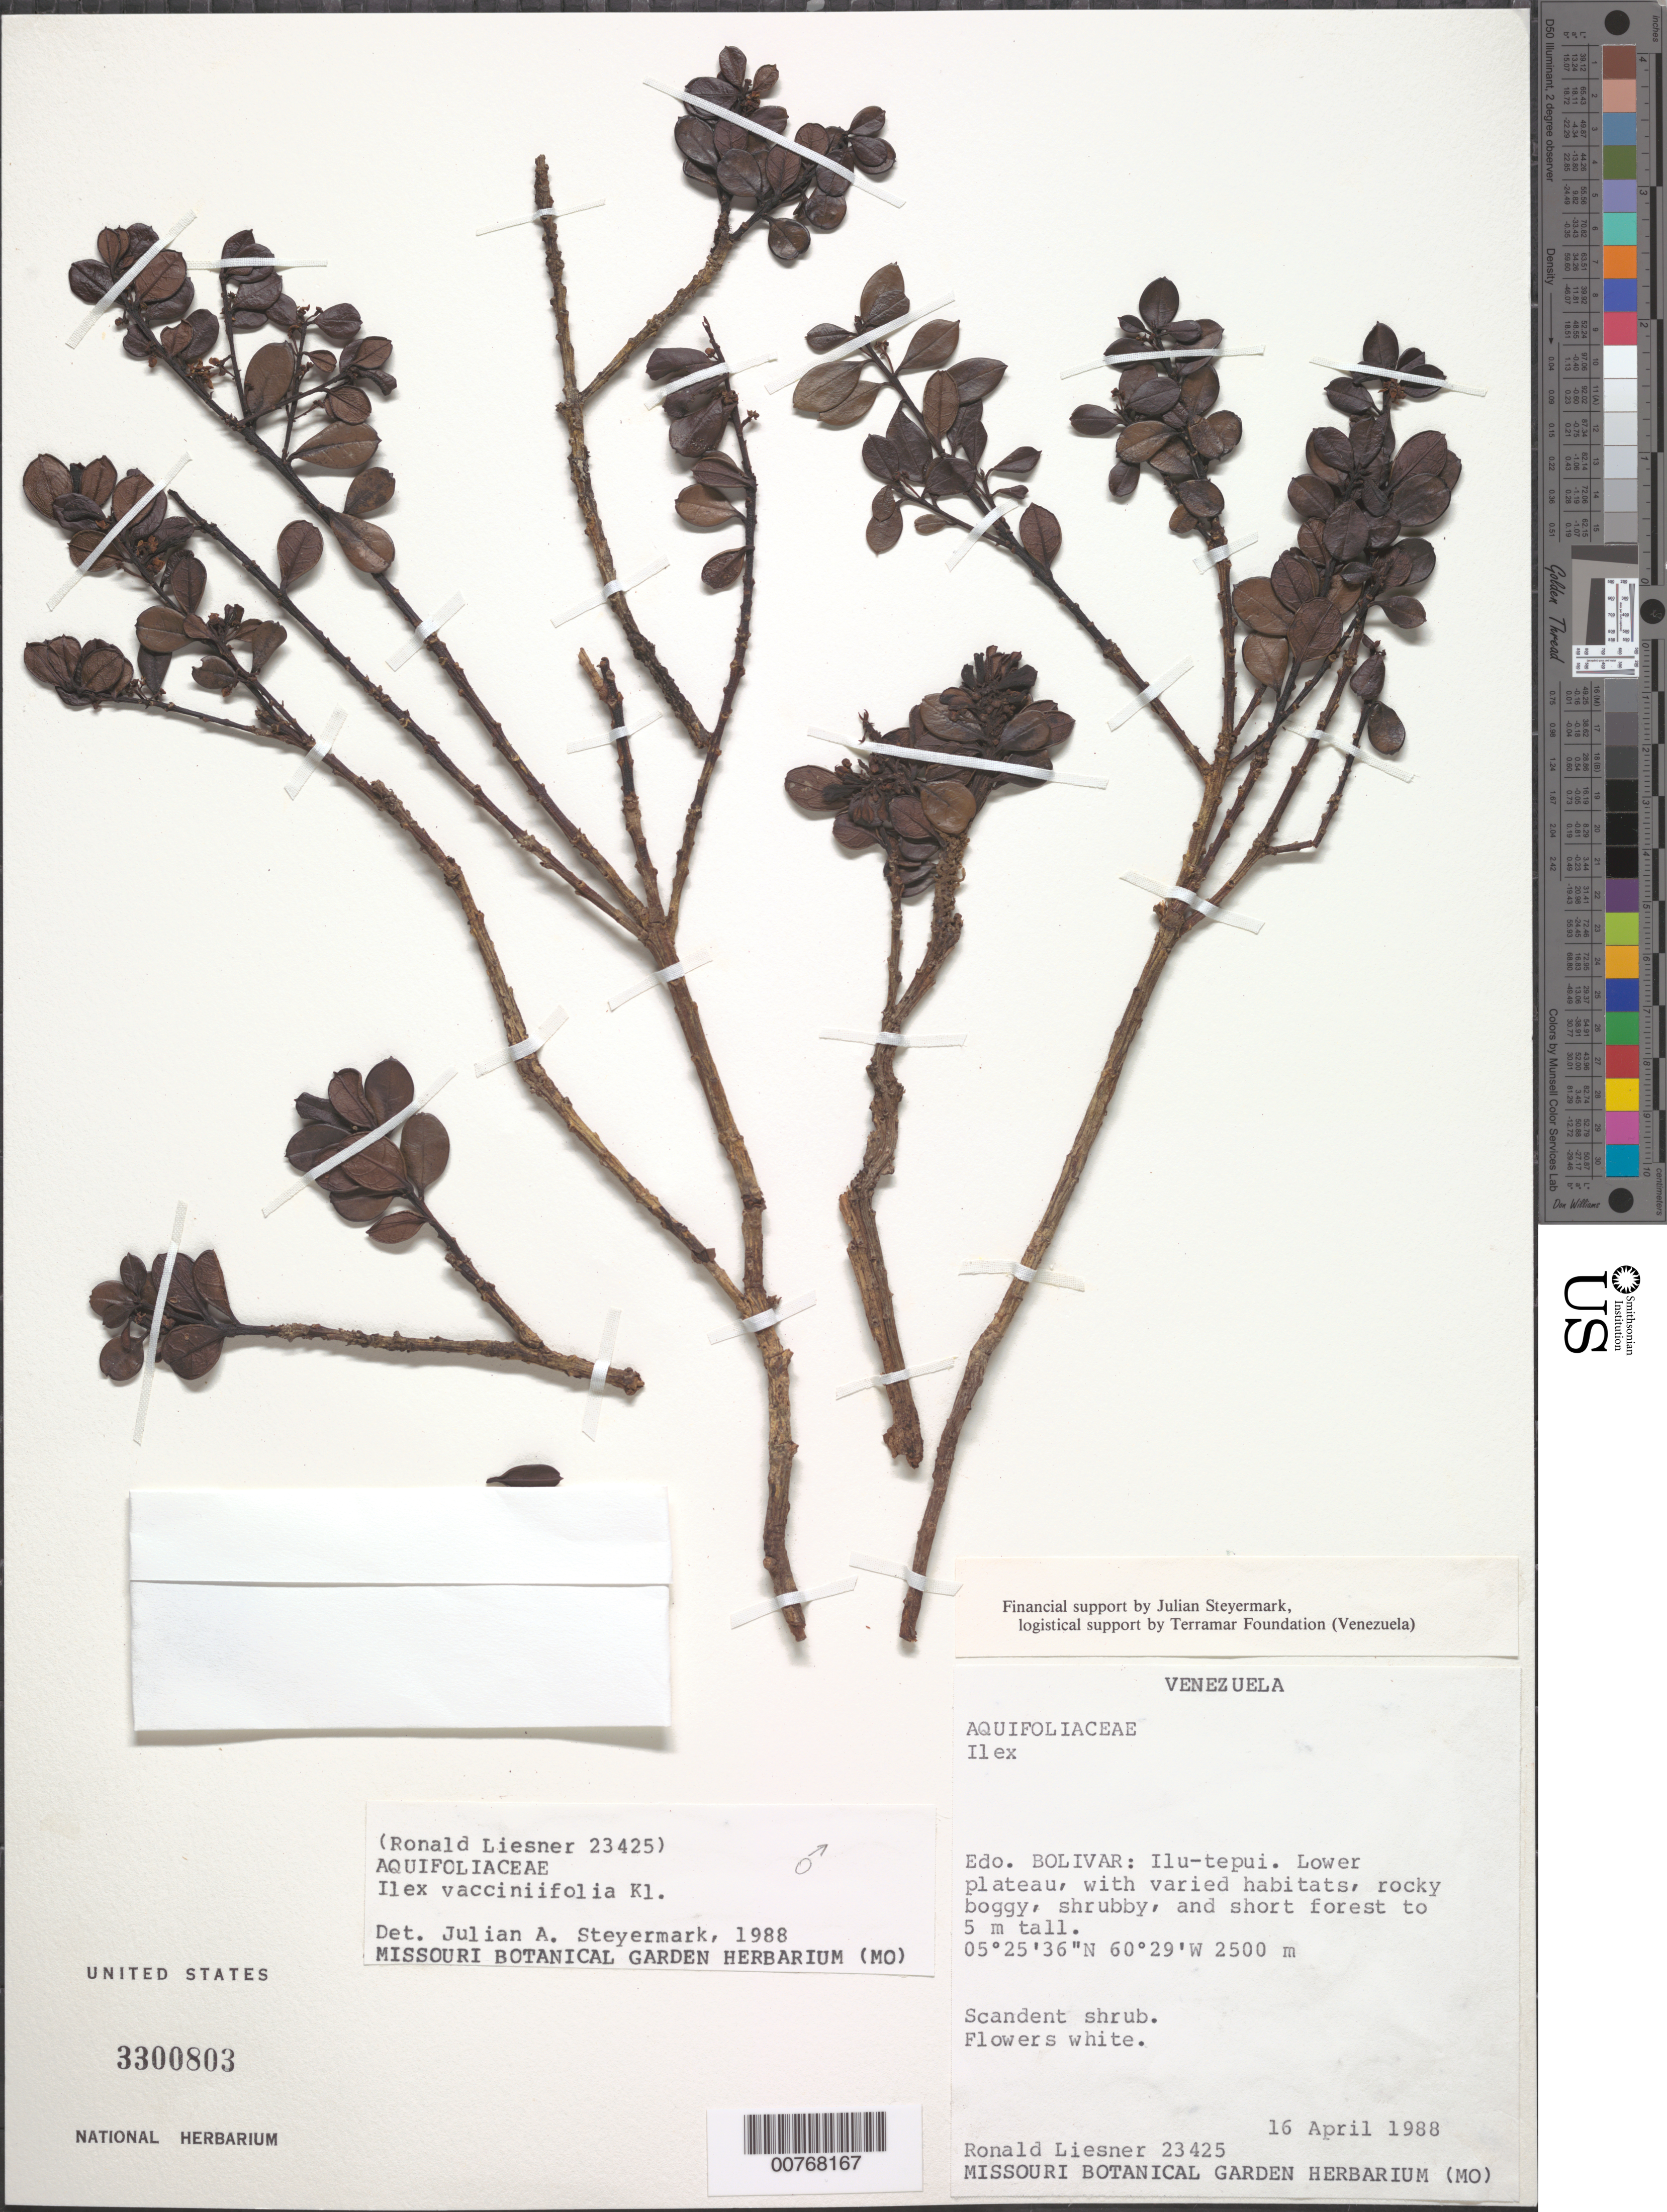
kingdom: Plantae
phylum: Tracheophyta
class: Magnoliopsida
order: Aquifoliales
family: Aquifoliaceae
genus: Ilex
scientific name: Ilex vacciniifolia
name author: Klotzsch ex Reissek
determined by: Steyermark, Julian A., (VEN)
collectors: R. L. Liesner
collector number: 23425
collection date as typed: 16-Apr-88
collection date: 1988-04-16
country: Venezuela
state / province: Bolívar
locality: Ilu-tepuí, lower plateau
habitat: Varied habitats; rocky, boggy, shrubby, and short forest to 5 m tall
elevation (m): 2500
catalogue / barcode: US 3300803